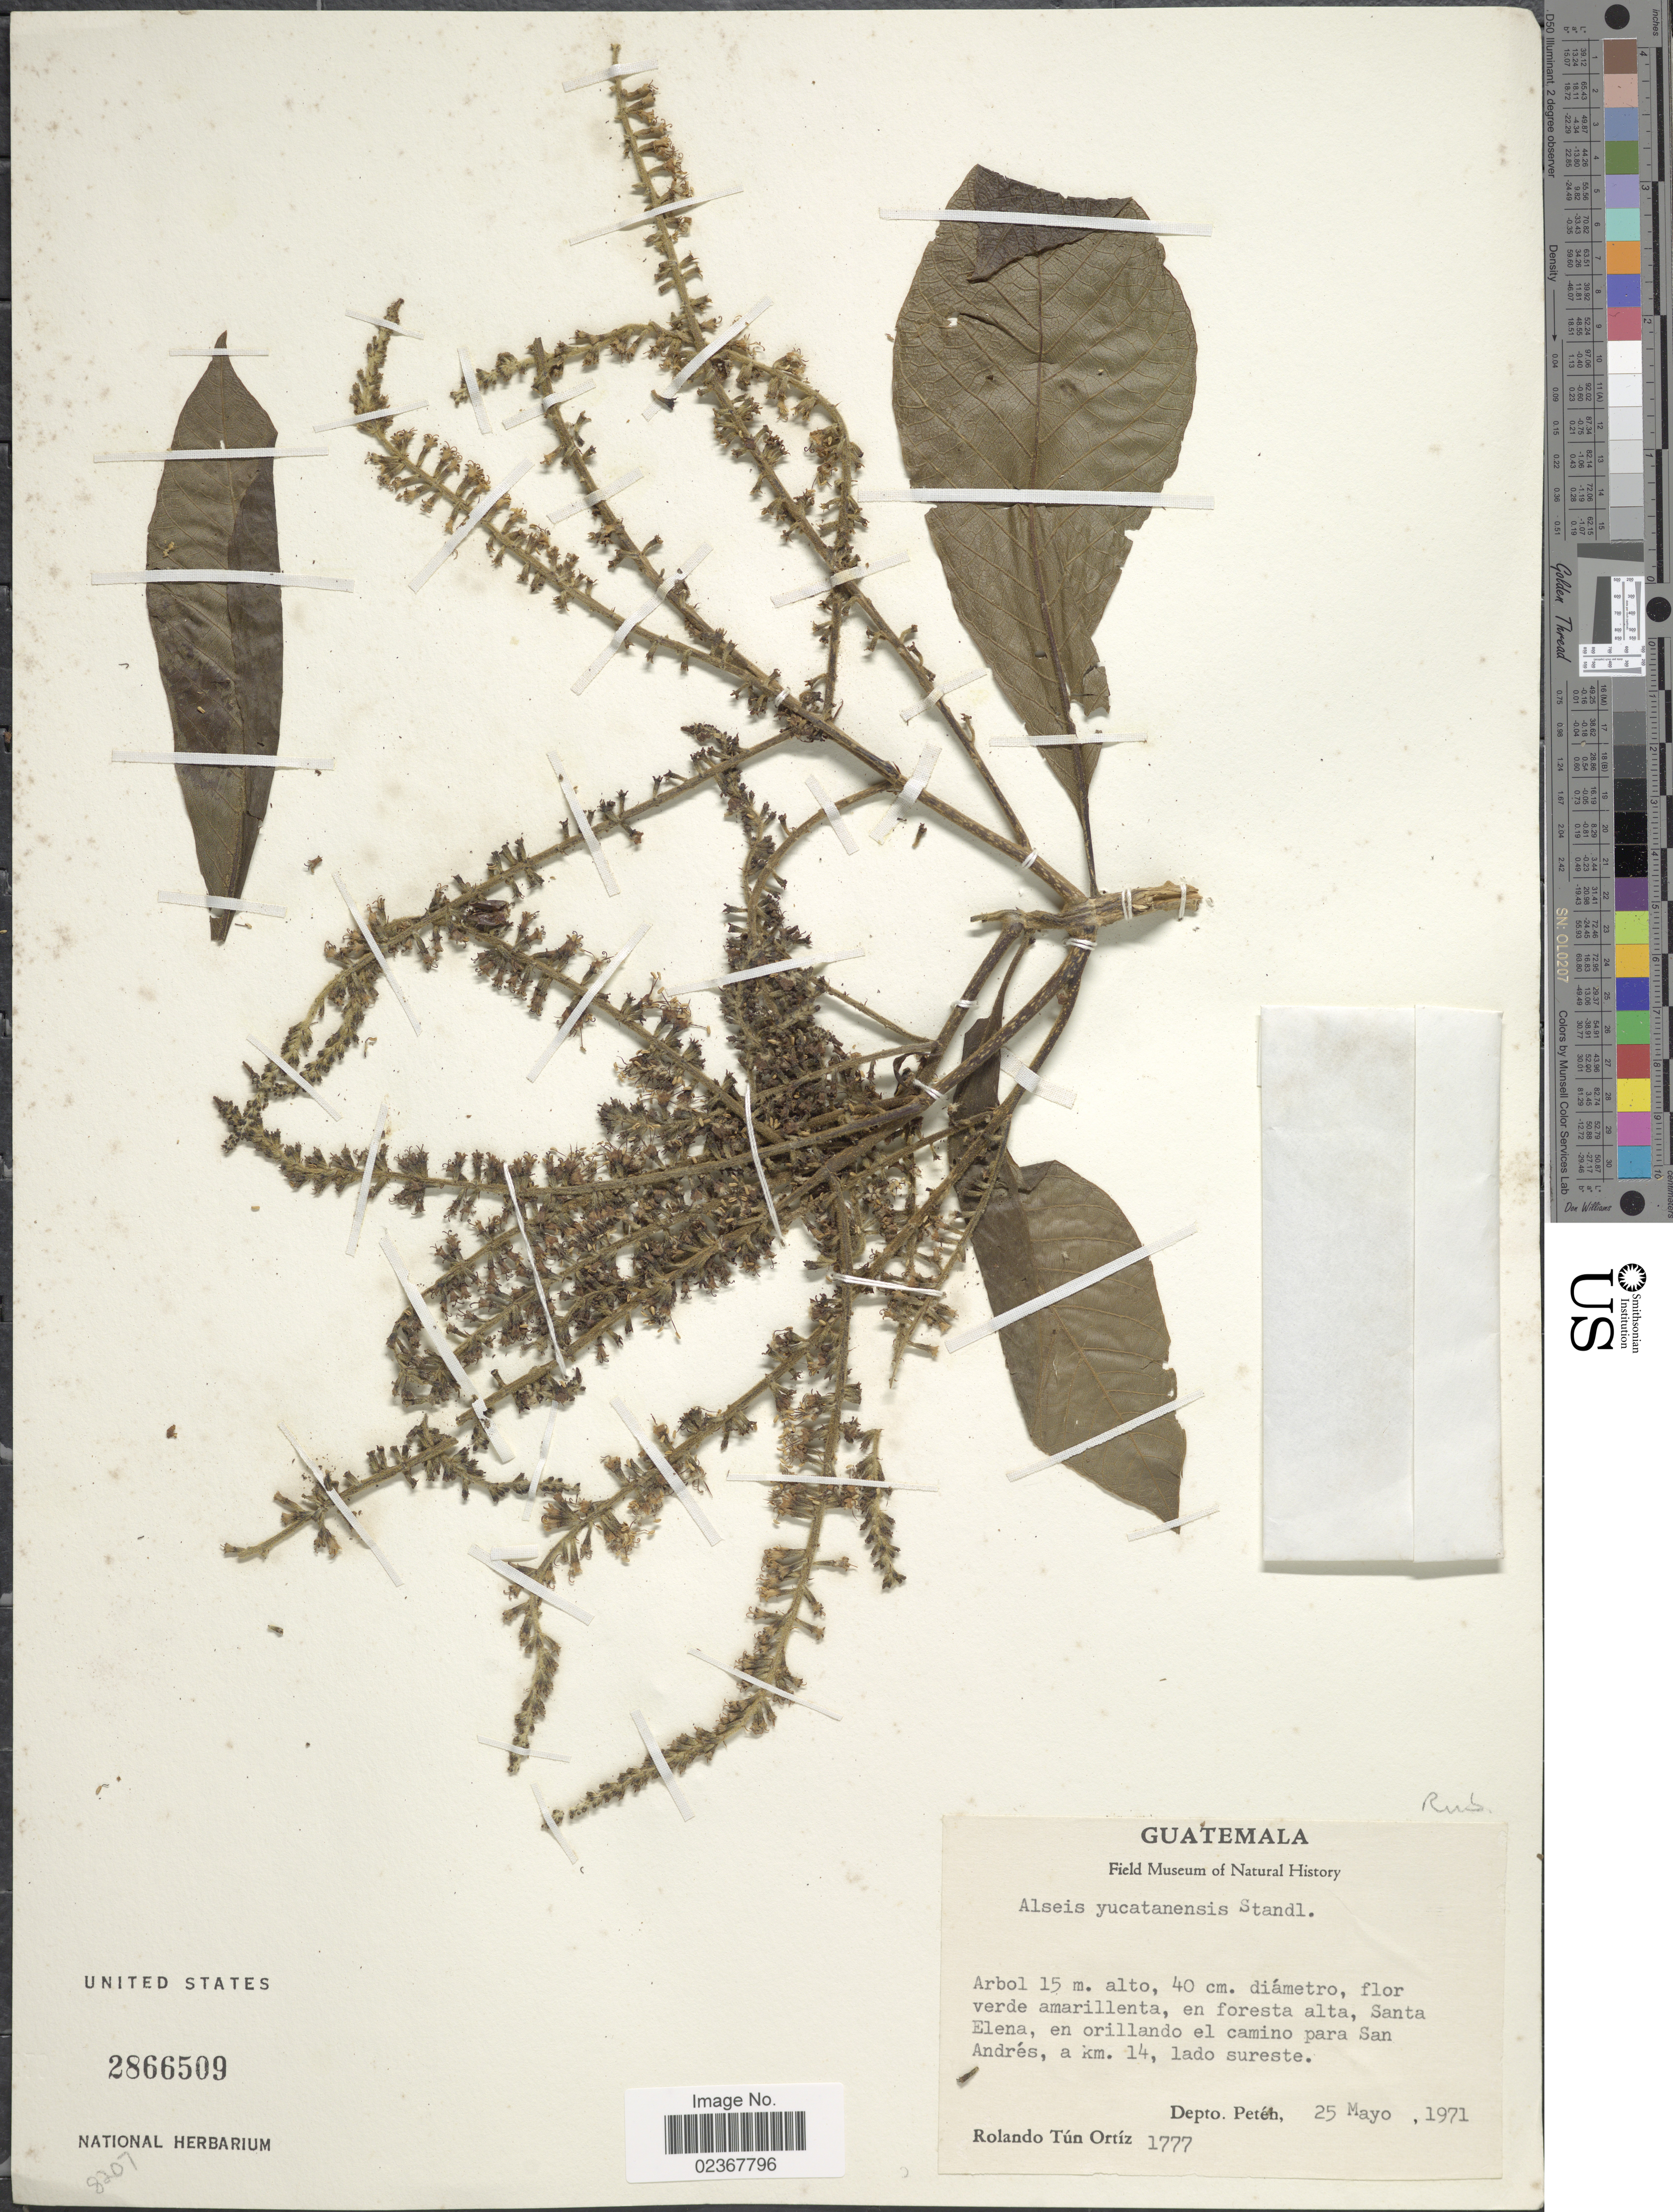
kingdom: Plantae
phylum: Tracheophyta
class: Magnoliopsida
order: Gentianales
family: Rubiaceae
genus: Alseis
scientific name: Alseis yucatanensis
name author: Standl.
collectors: R. T. Ortíz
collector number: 1777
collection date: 1971-05-25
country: Guatemala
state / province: El Petén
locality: Santa Elena, on orillando el camino para San Andres, a km. 14, lado sureste. Depto. Peten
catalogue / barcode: US 2866509